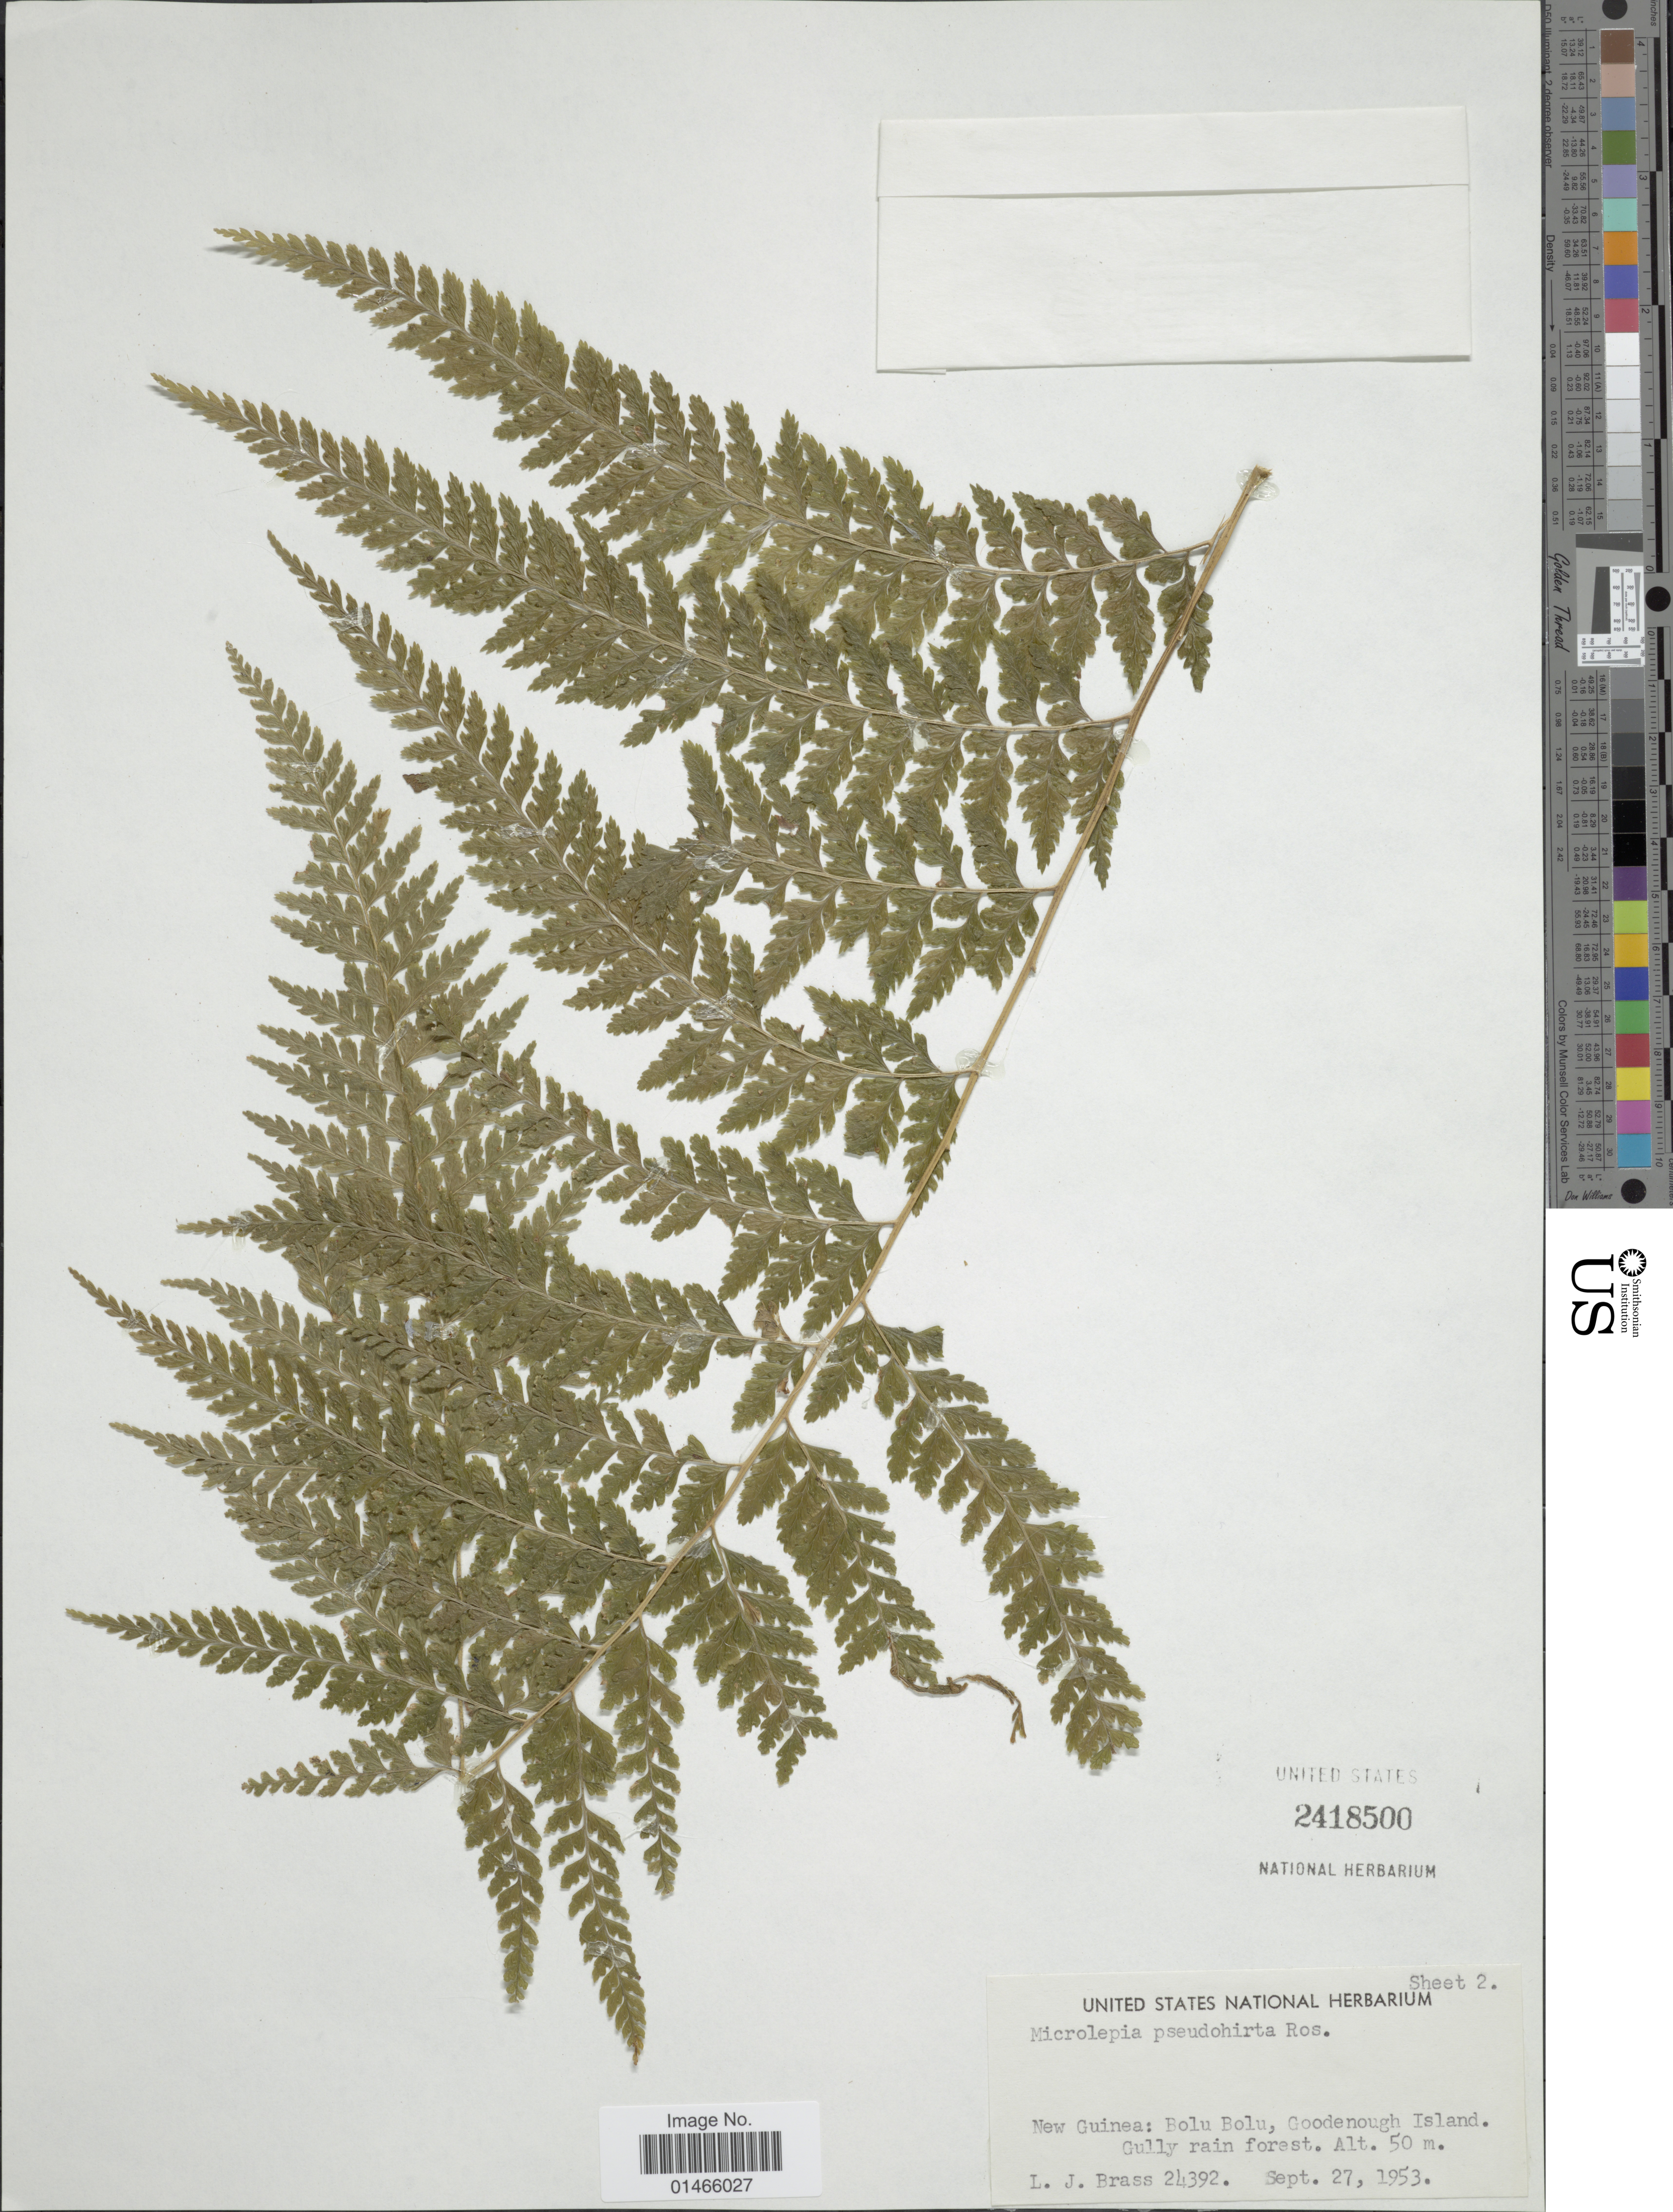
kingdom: Plantae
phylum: Tracheophyta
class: Polypodiopsida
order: Polypodiales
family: Dennstaedtiaceae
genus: Microlepia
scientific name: Microlepia pseudohirta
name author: Rosenst.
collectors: L. J. Brass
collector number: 24392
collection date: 1953-09-27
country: Papua New Guinea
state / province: Milne Bay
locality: Bolu Bolu, Goodenough Island, Gully rain forest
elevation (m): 50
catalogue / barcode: US 2418500